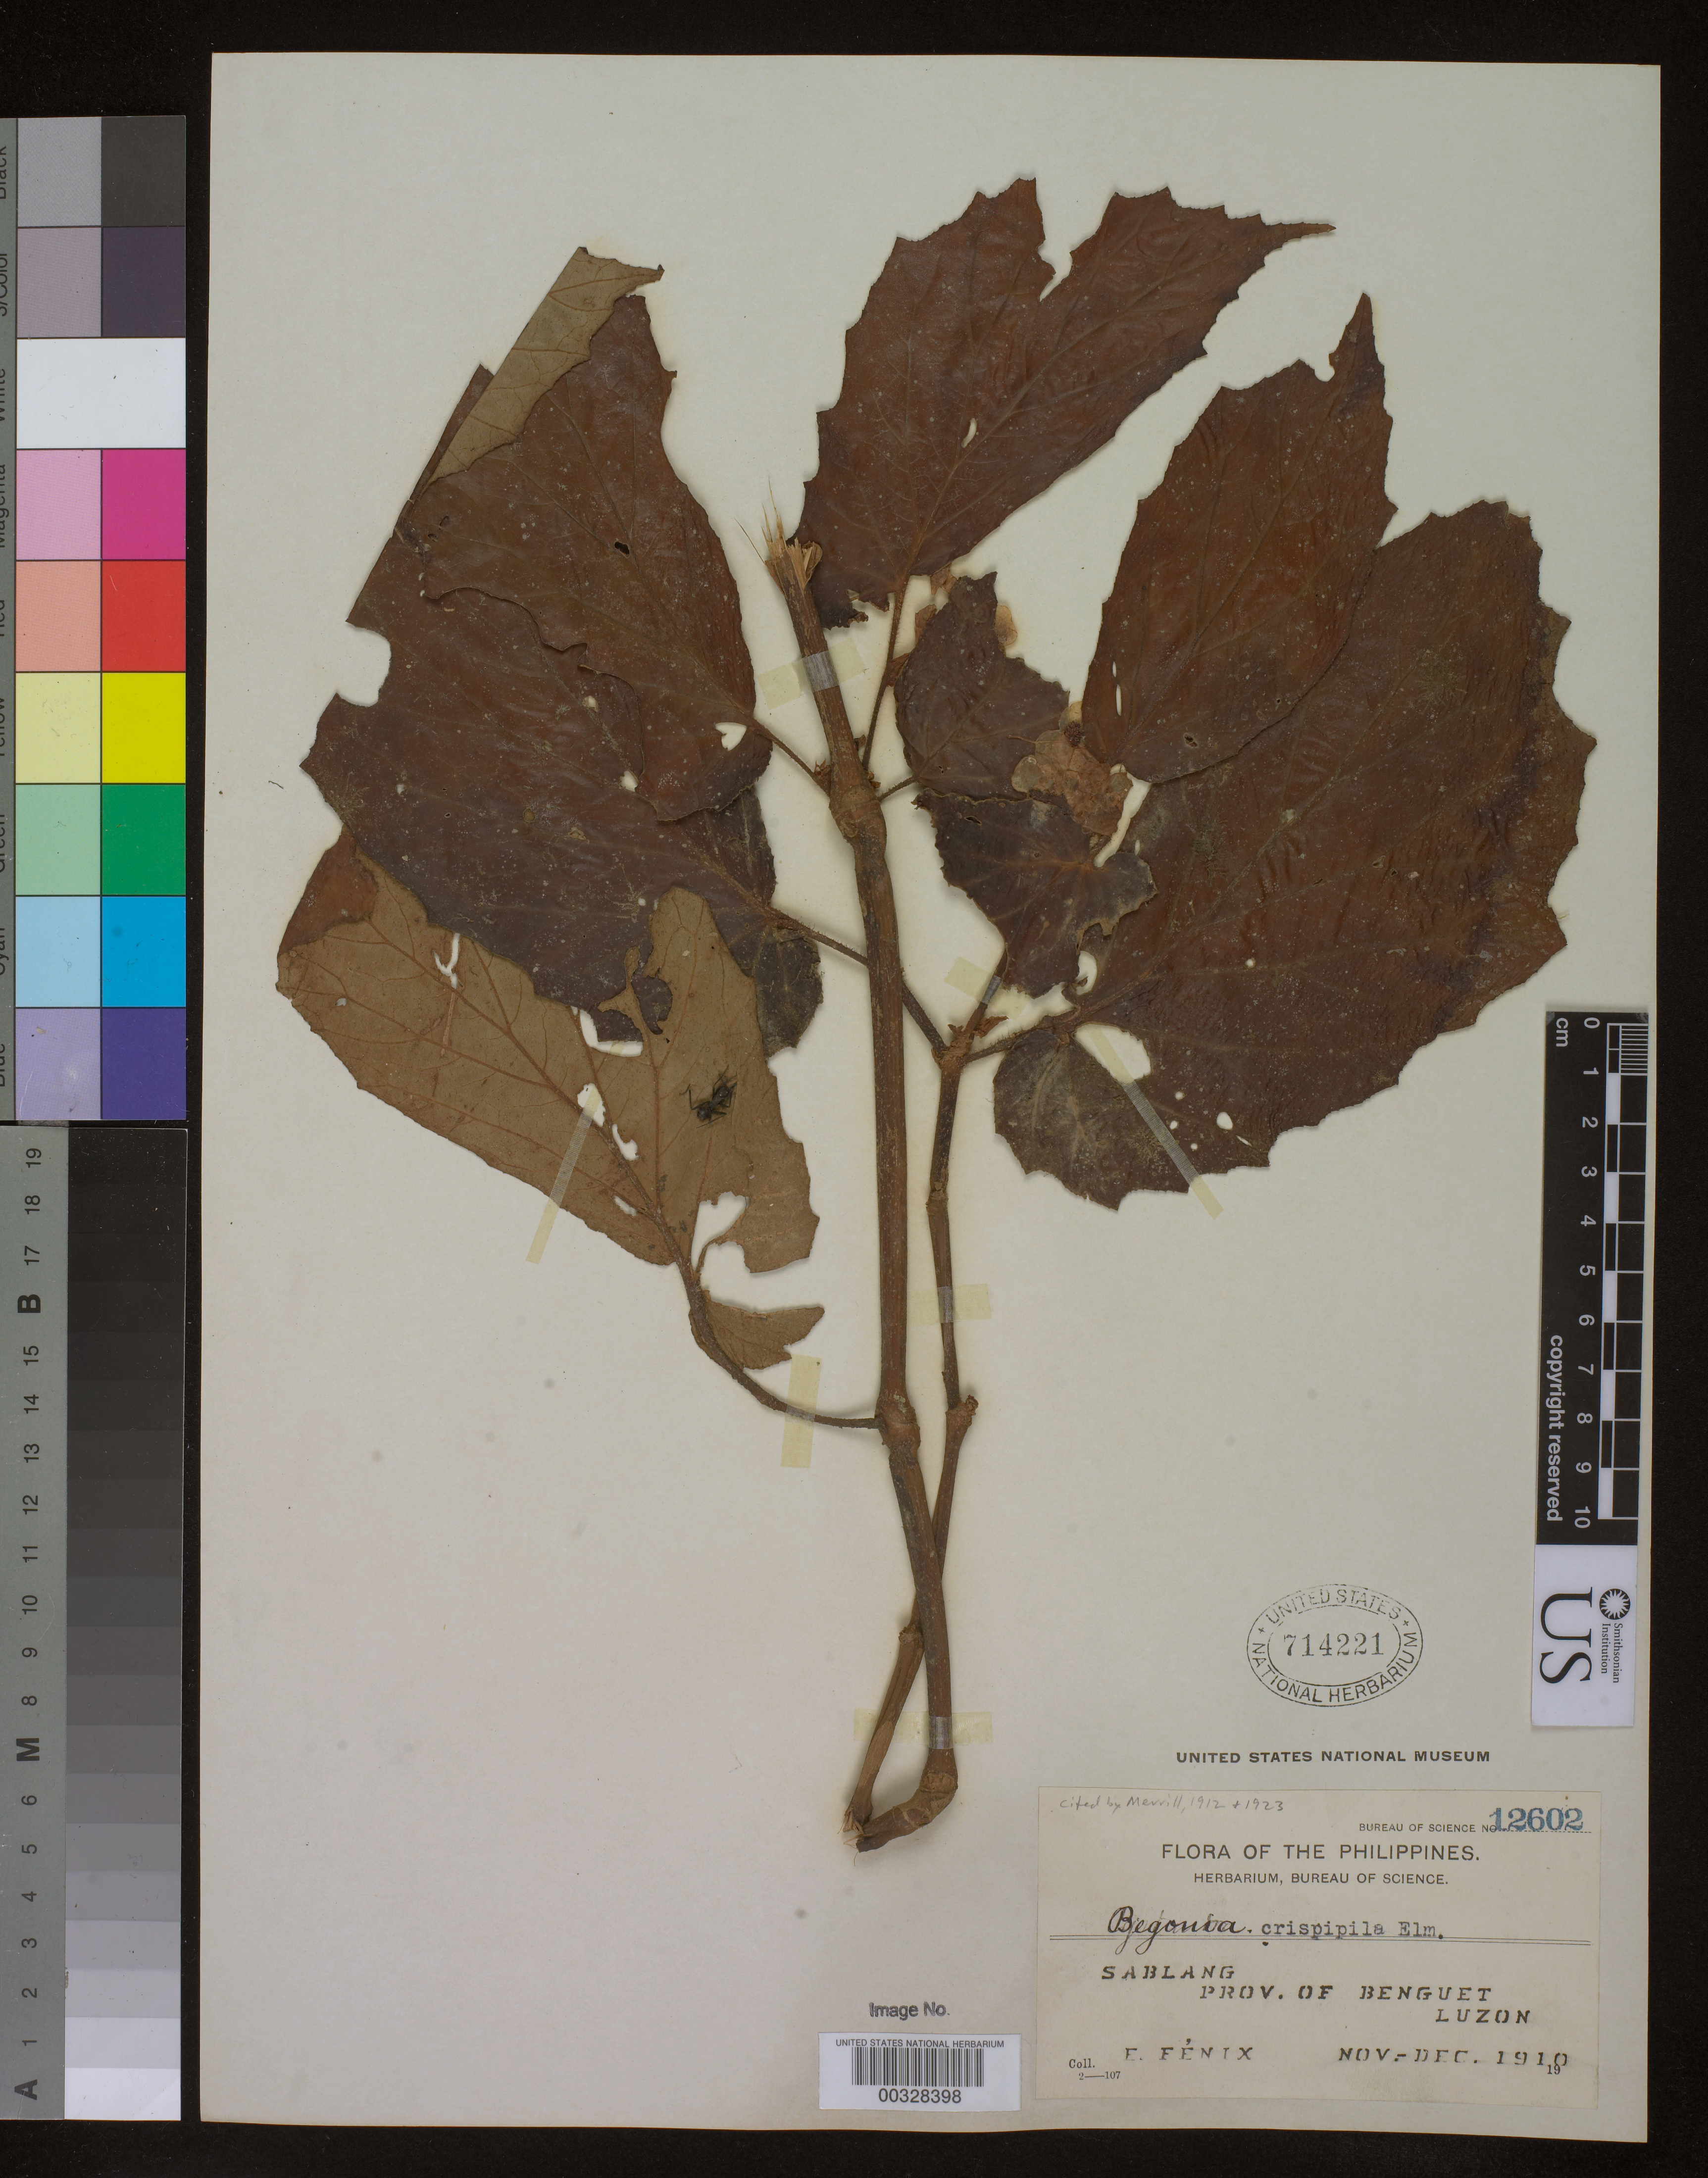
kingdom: Plantae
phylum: Tracheophyta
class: Magnoliopsida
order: Cucurbitales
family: Begoniaceae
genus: Begonia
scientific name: Begonia crispipila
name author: Elmer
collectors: E. Fenix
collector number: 12602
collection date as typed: Nov 1910 to -- Dec 1910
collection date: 1910-11/1910-12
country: Philippines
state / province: Cordillera (Administrative Region)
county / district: Benguet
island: Luzon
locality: Sablang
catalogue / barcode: US 714221